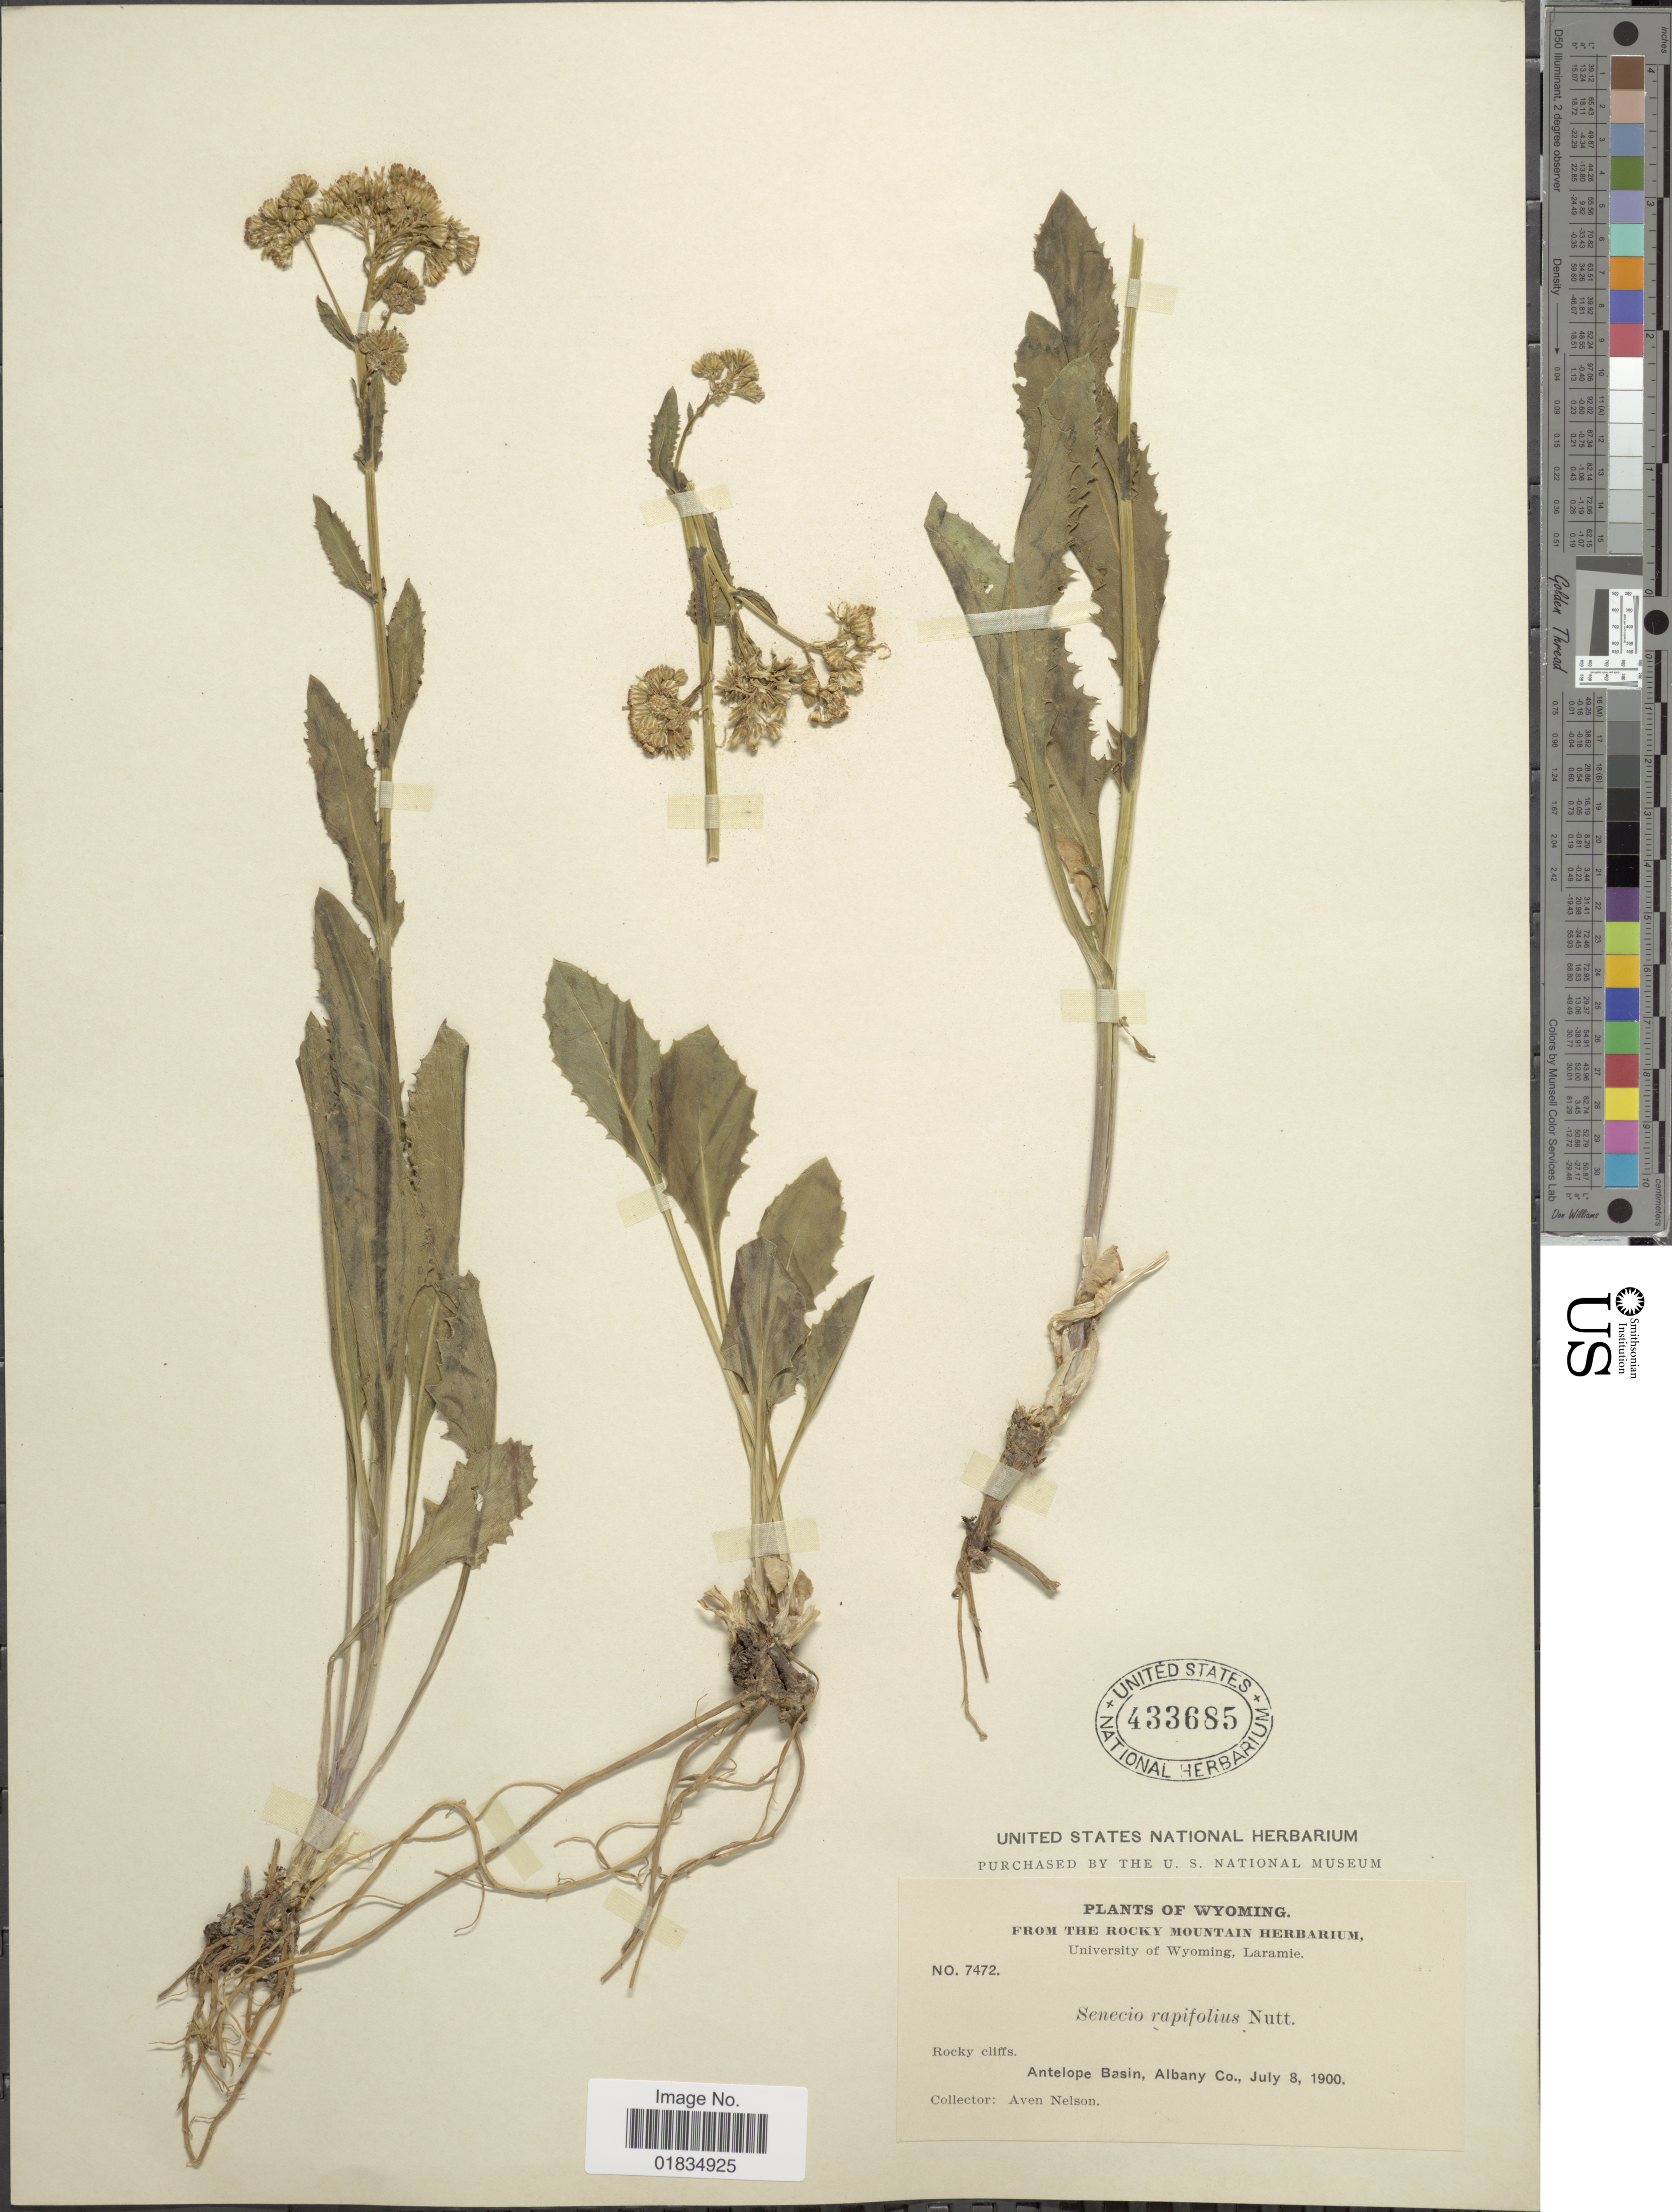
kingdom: Plantae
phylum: Tracheophyta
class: Magnoliopsida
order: Asterales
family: Asteraceae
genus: Senecio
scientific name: Senecio rapifolius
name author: Nutt.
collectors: A. Nelson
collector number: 7472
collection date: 1900-07-08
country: United States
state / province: Wyoming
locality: Antelope Basin, Albany Co.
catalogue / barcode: US 433685